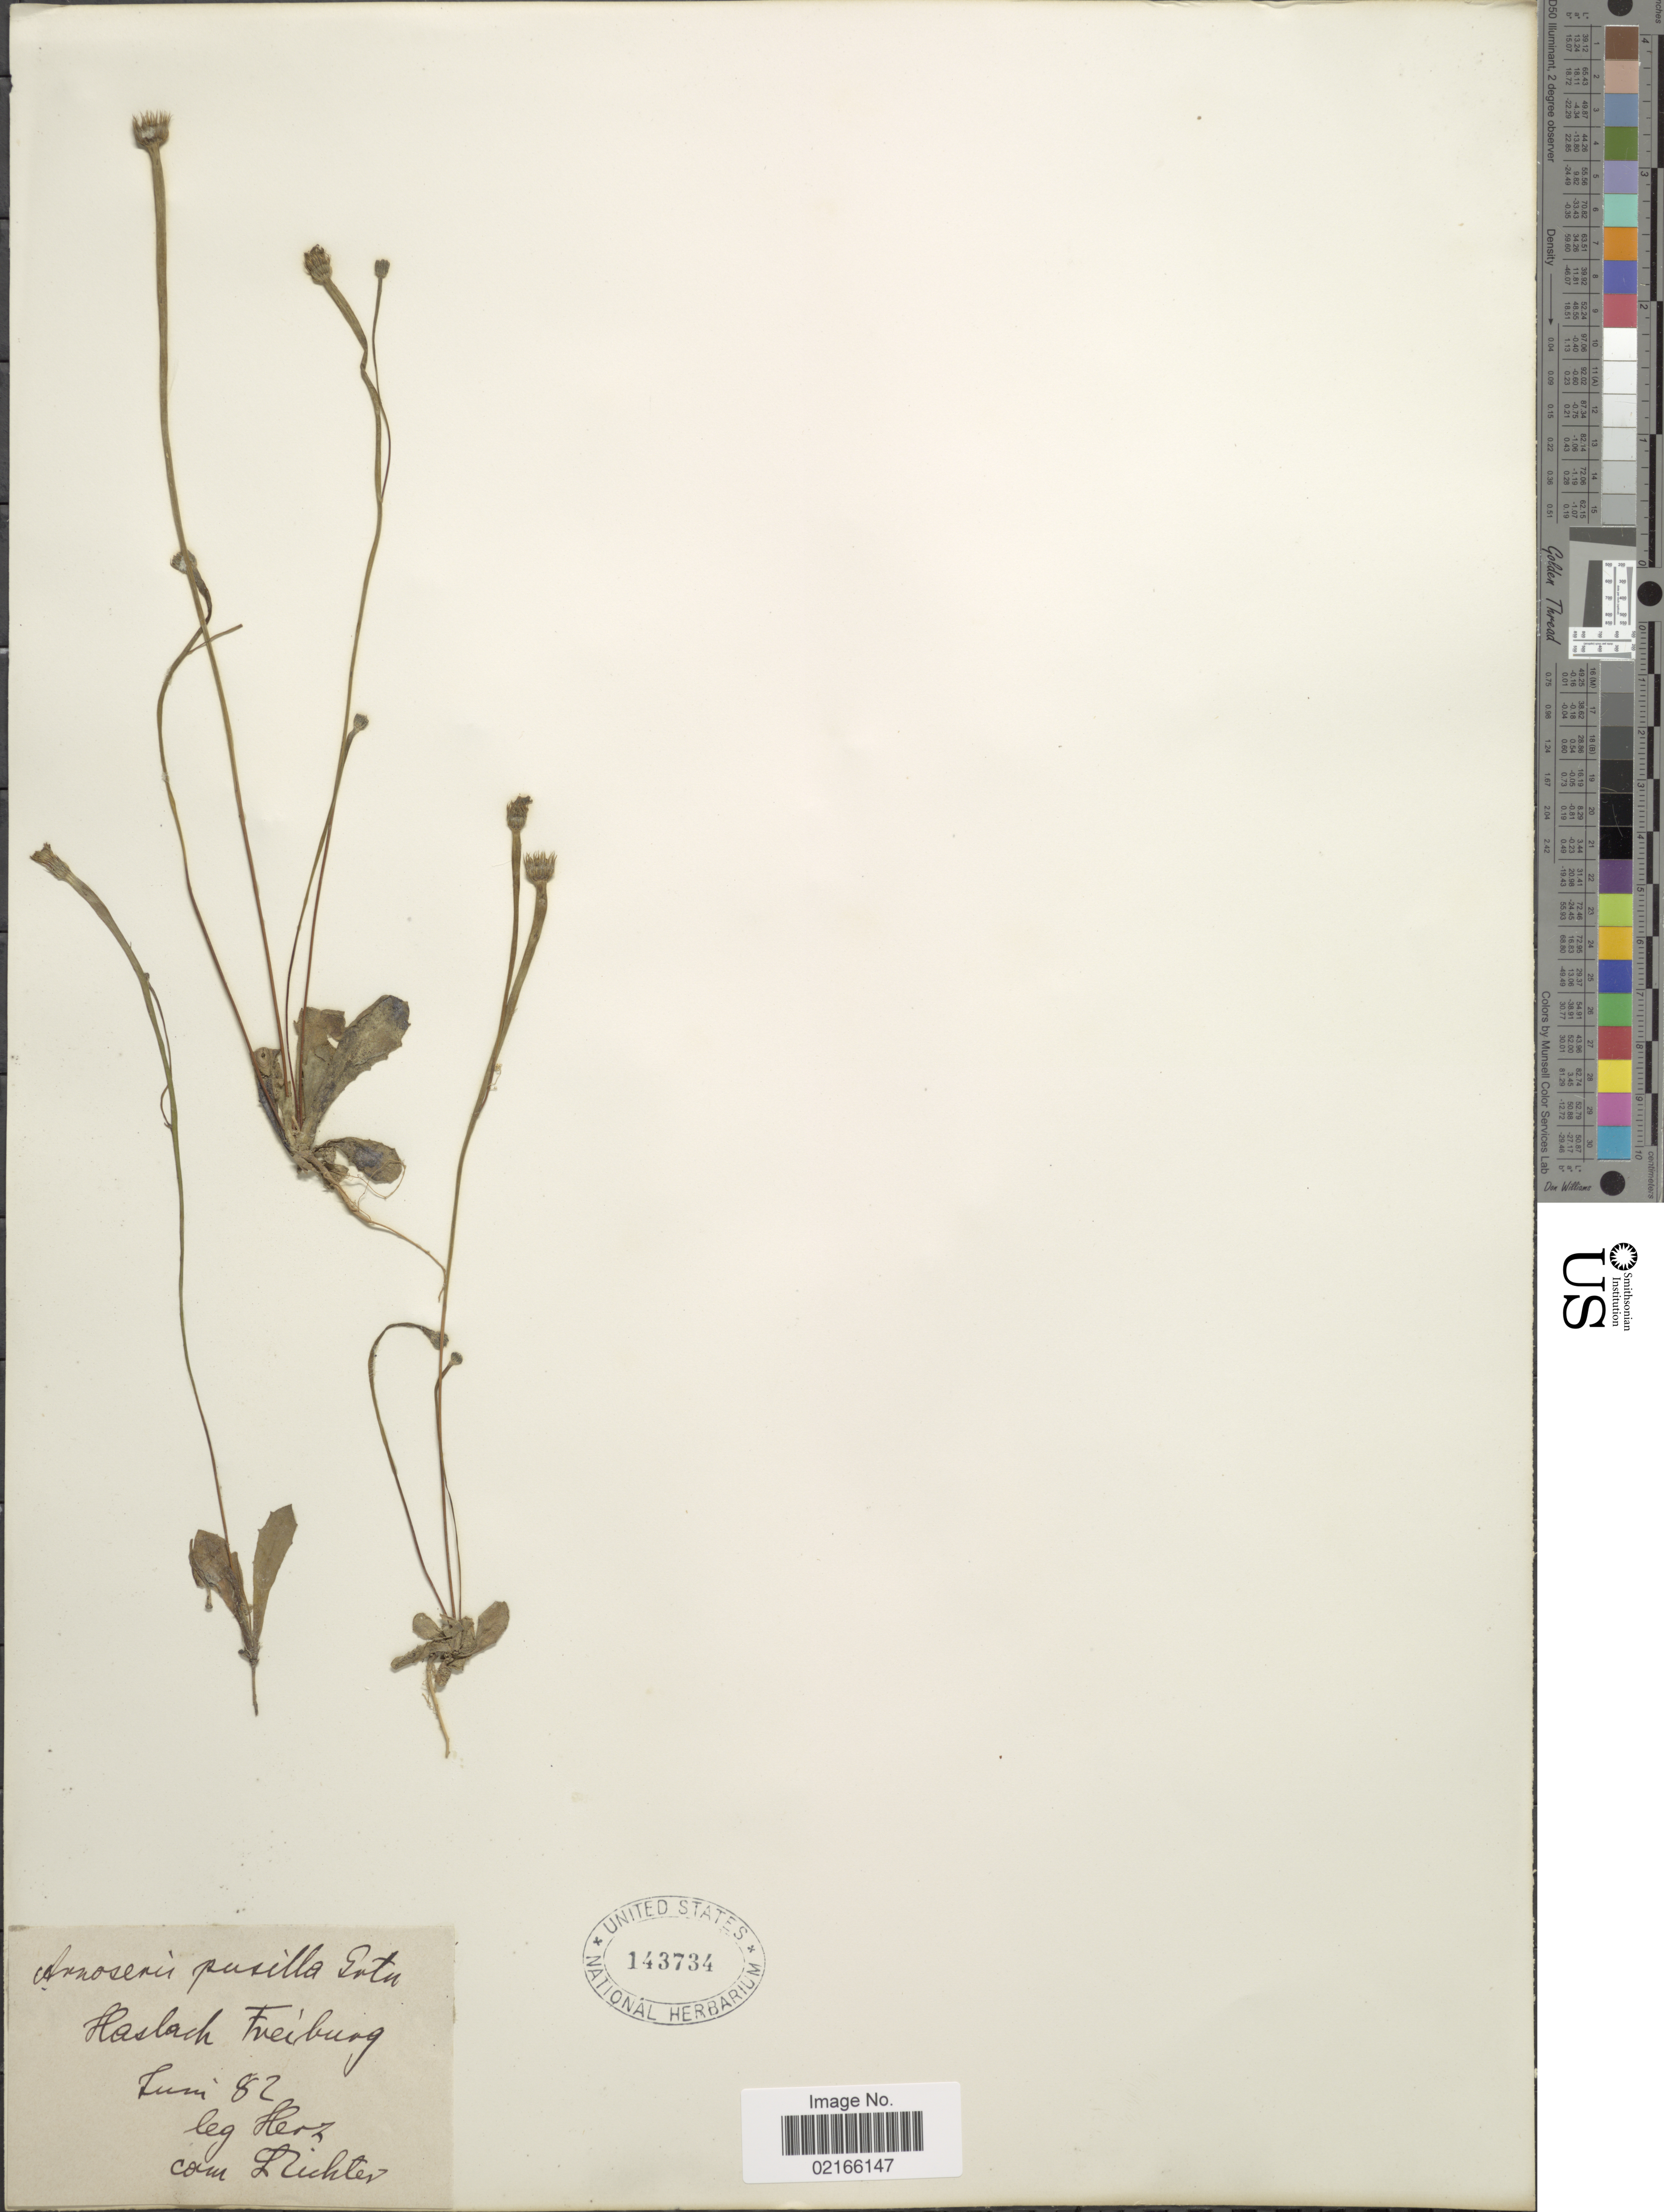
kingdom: Plantae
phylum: Tracheophyta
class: Magnoliopsida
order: Asterales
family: Asteraceae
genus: Arnoseris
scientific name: Arnoseris minima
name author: (L.) Schweigg. & Körte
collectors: Herz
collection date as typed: Transcribed d/m/y: /6/82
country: Germany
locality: Haslach Freiburg [interpreted]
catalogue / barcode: US 143734